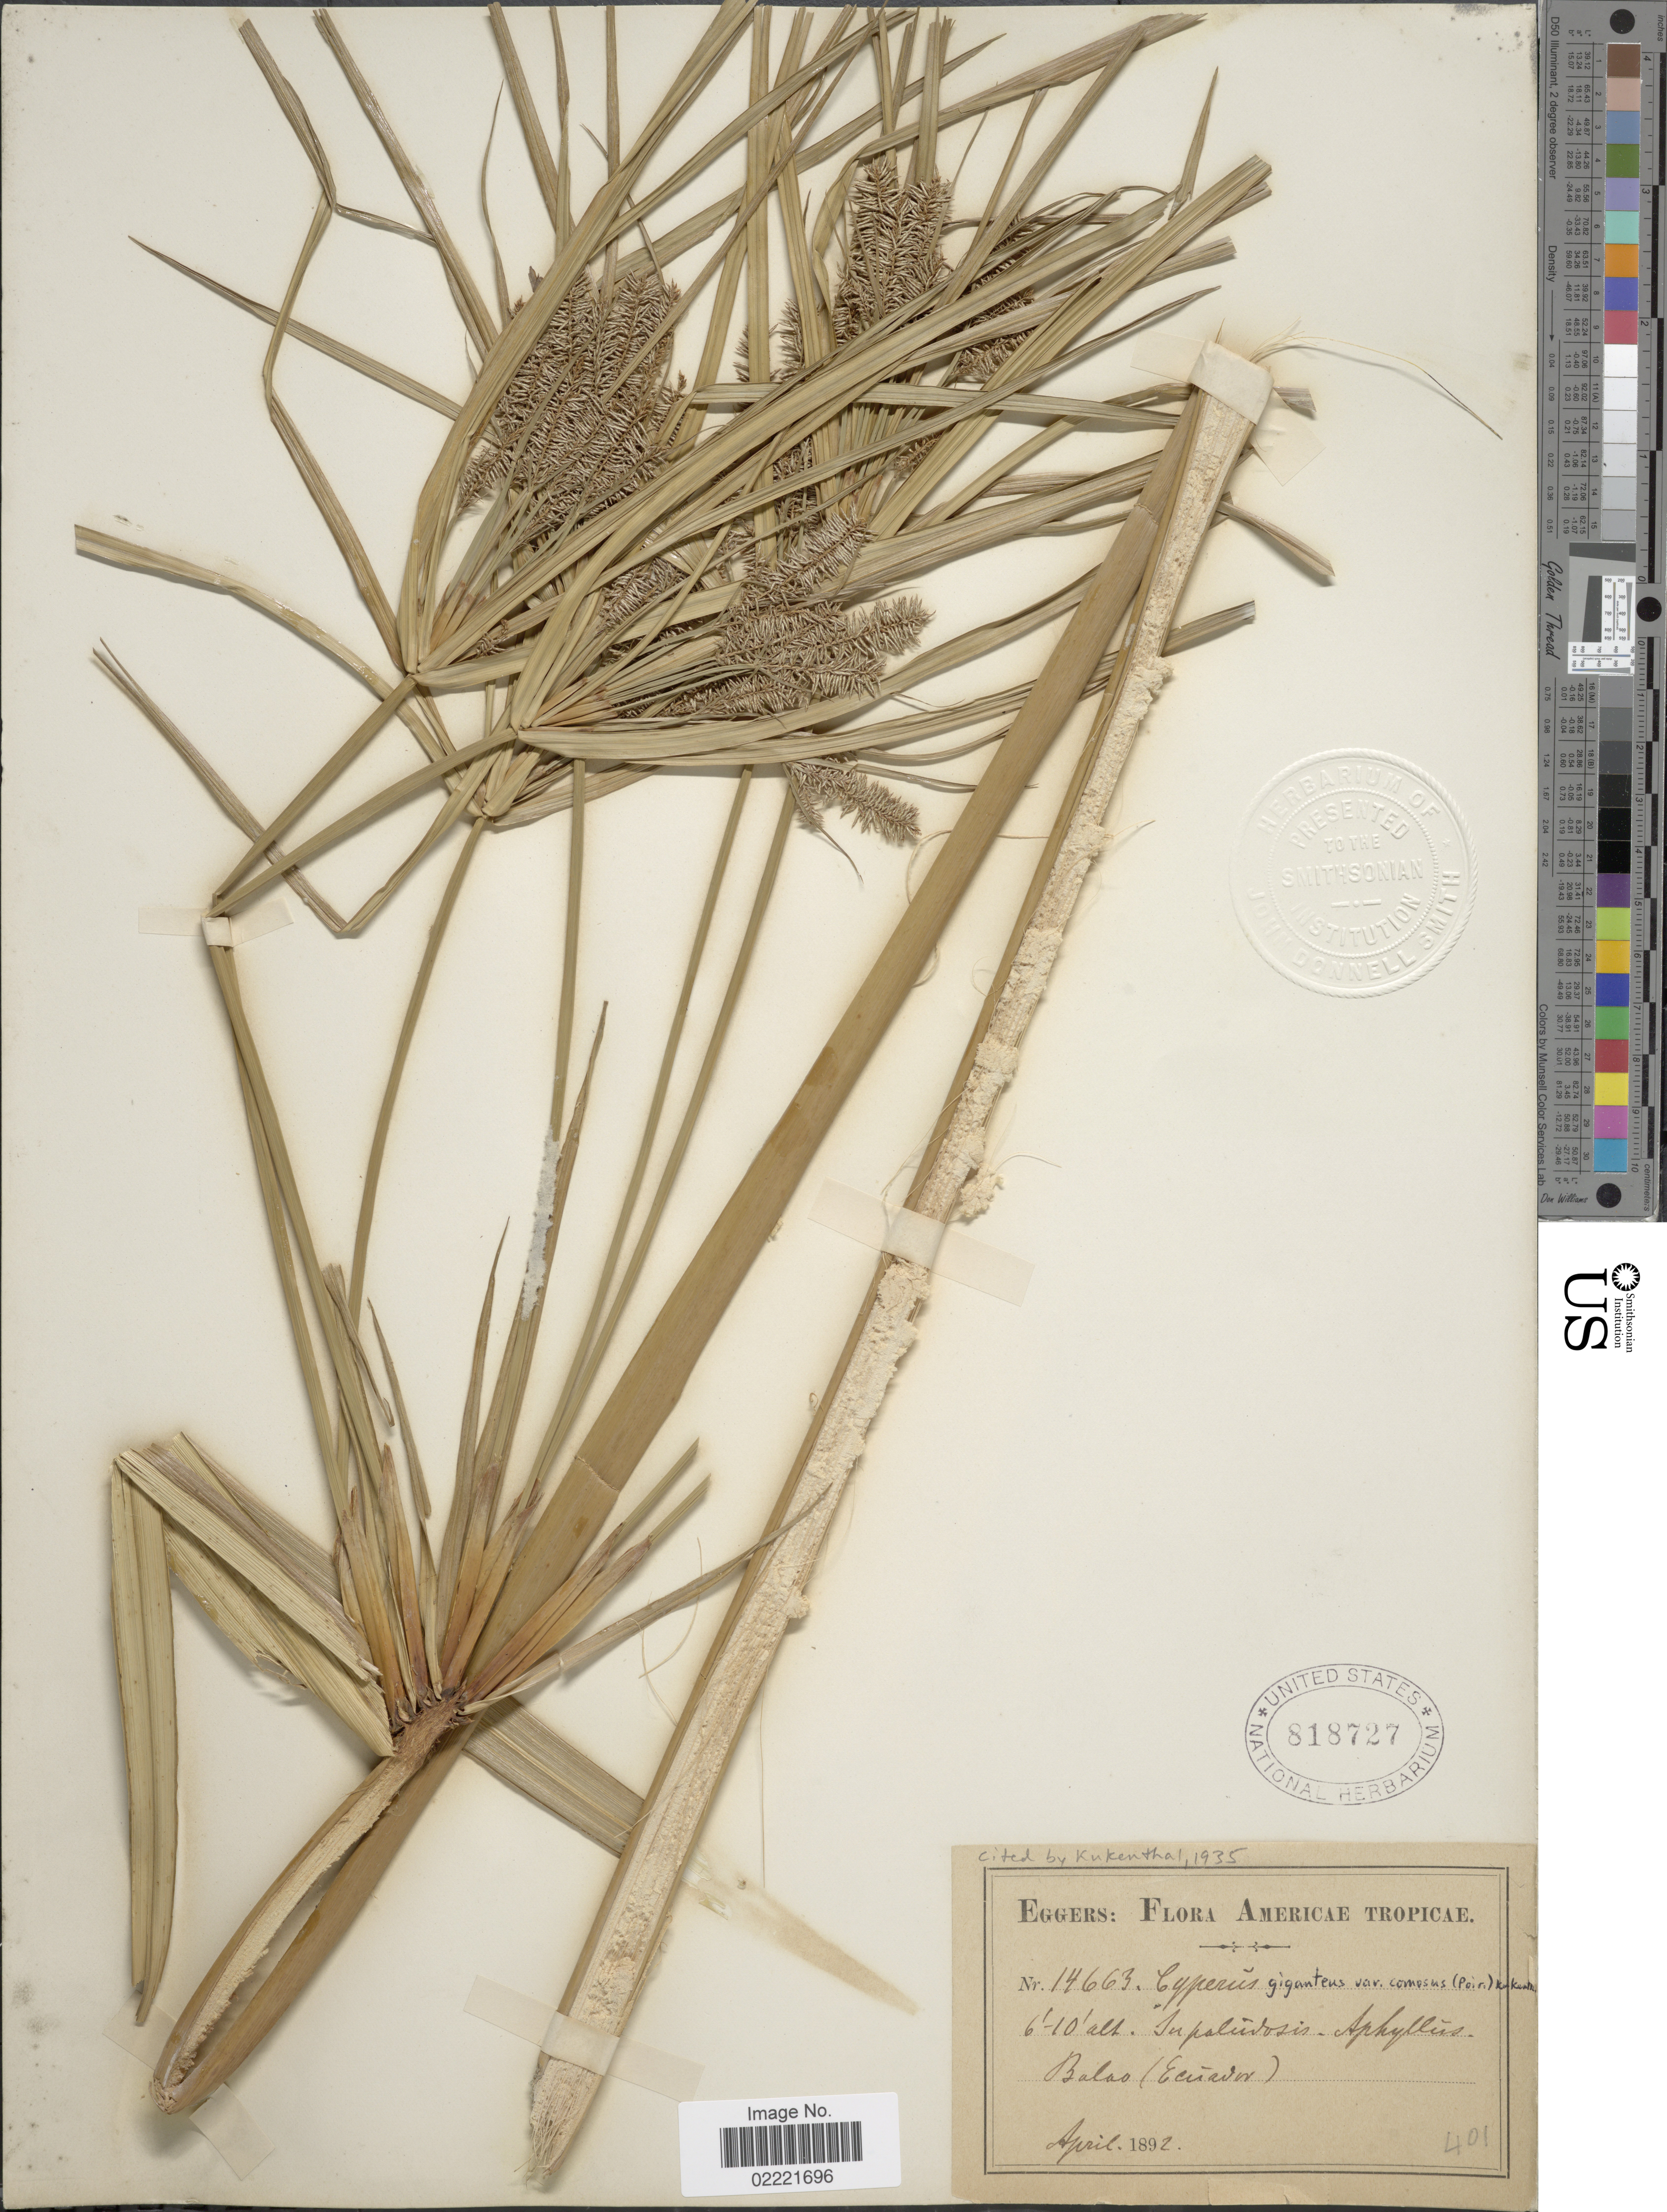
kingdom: Plantae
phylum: Tracheophyta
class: Liliopsida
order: Poales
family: Cyperaceae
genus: Cyperus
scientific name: Cyperus giganteus var. comosus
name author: (Kunth) Kük.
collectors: -. Eggers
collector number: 14663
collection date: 1892-04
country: Ecuador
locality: Americae Tropicae. Balao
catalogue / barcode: US 818727